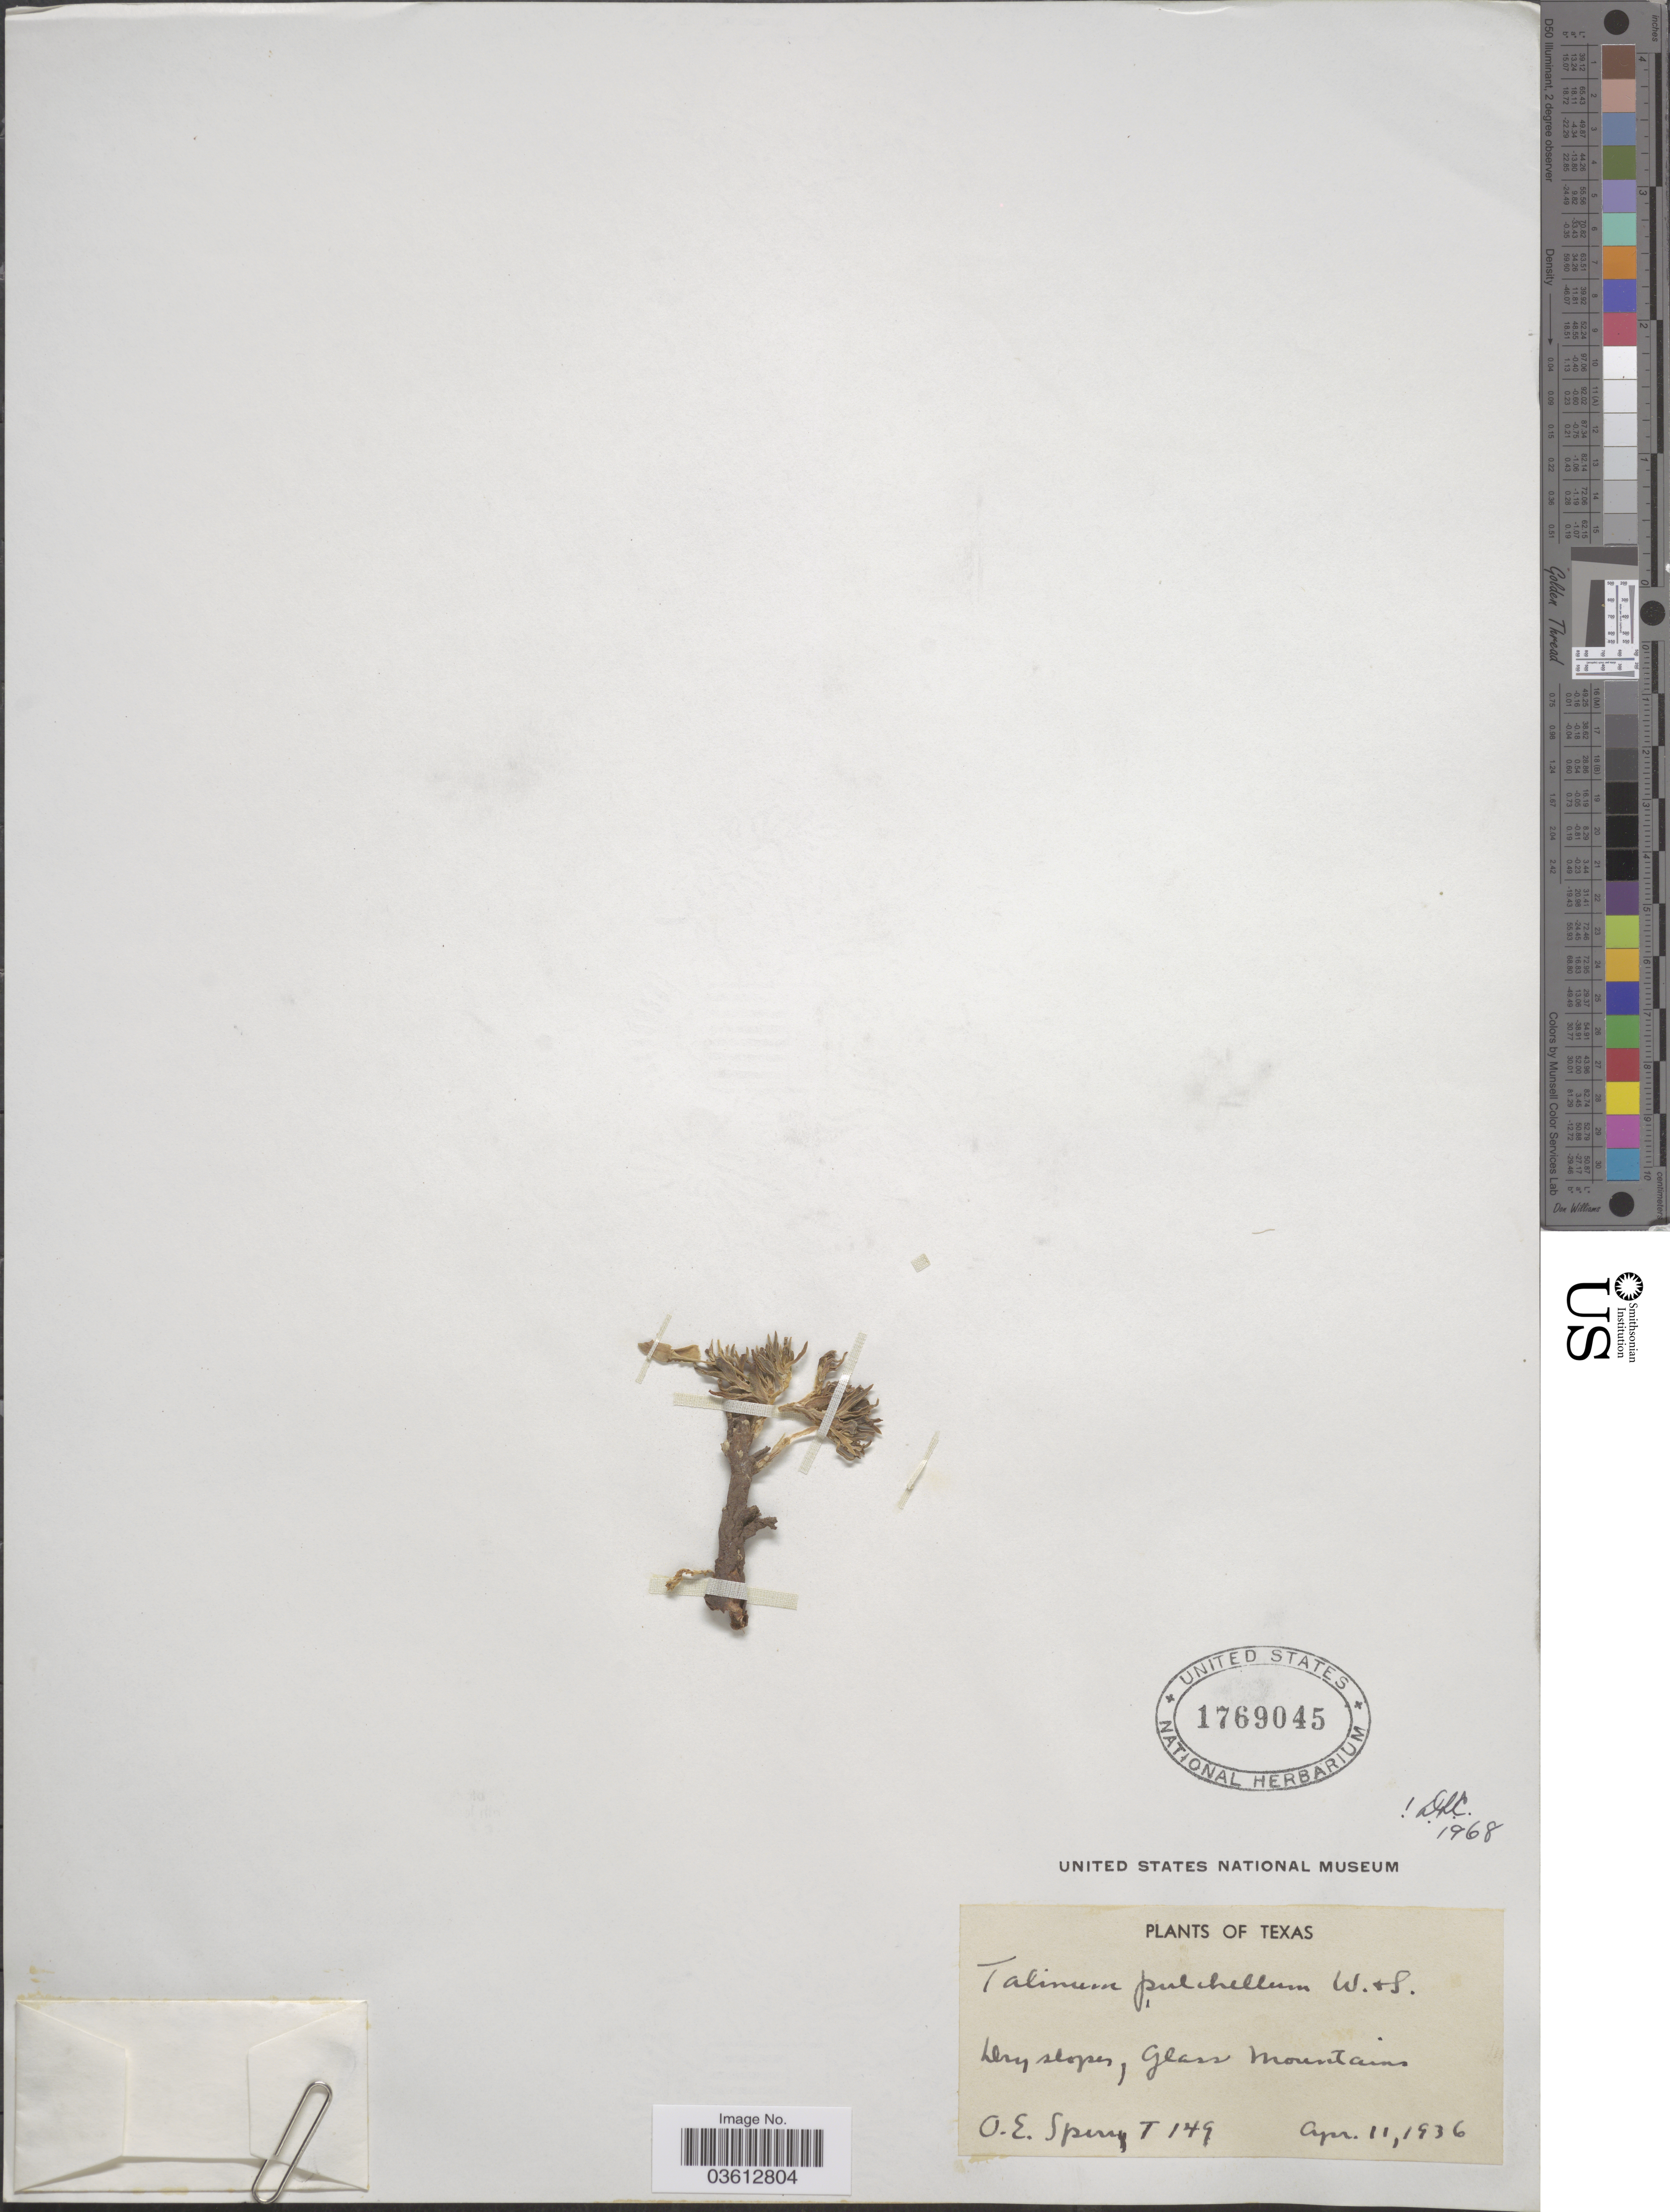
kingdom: Plantae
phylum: Tracheophyta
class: Magnoliopsida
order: Caryophyllales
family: Talinaceae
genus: Talinum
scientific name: Talinum pulchellum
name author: Wooton & Standl.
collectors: O. E. Sperry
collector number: T149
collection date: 1936-04-11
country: United States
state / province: Texas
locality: Glass Mountains.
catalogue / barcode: US 1769045